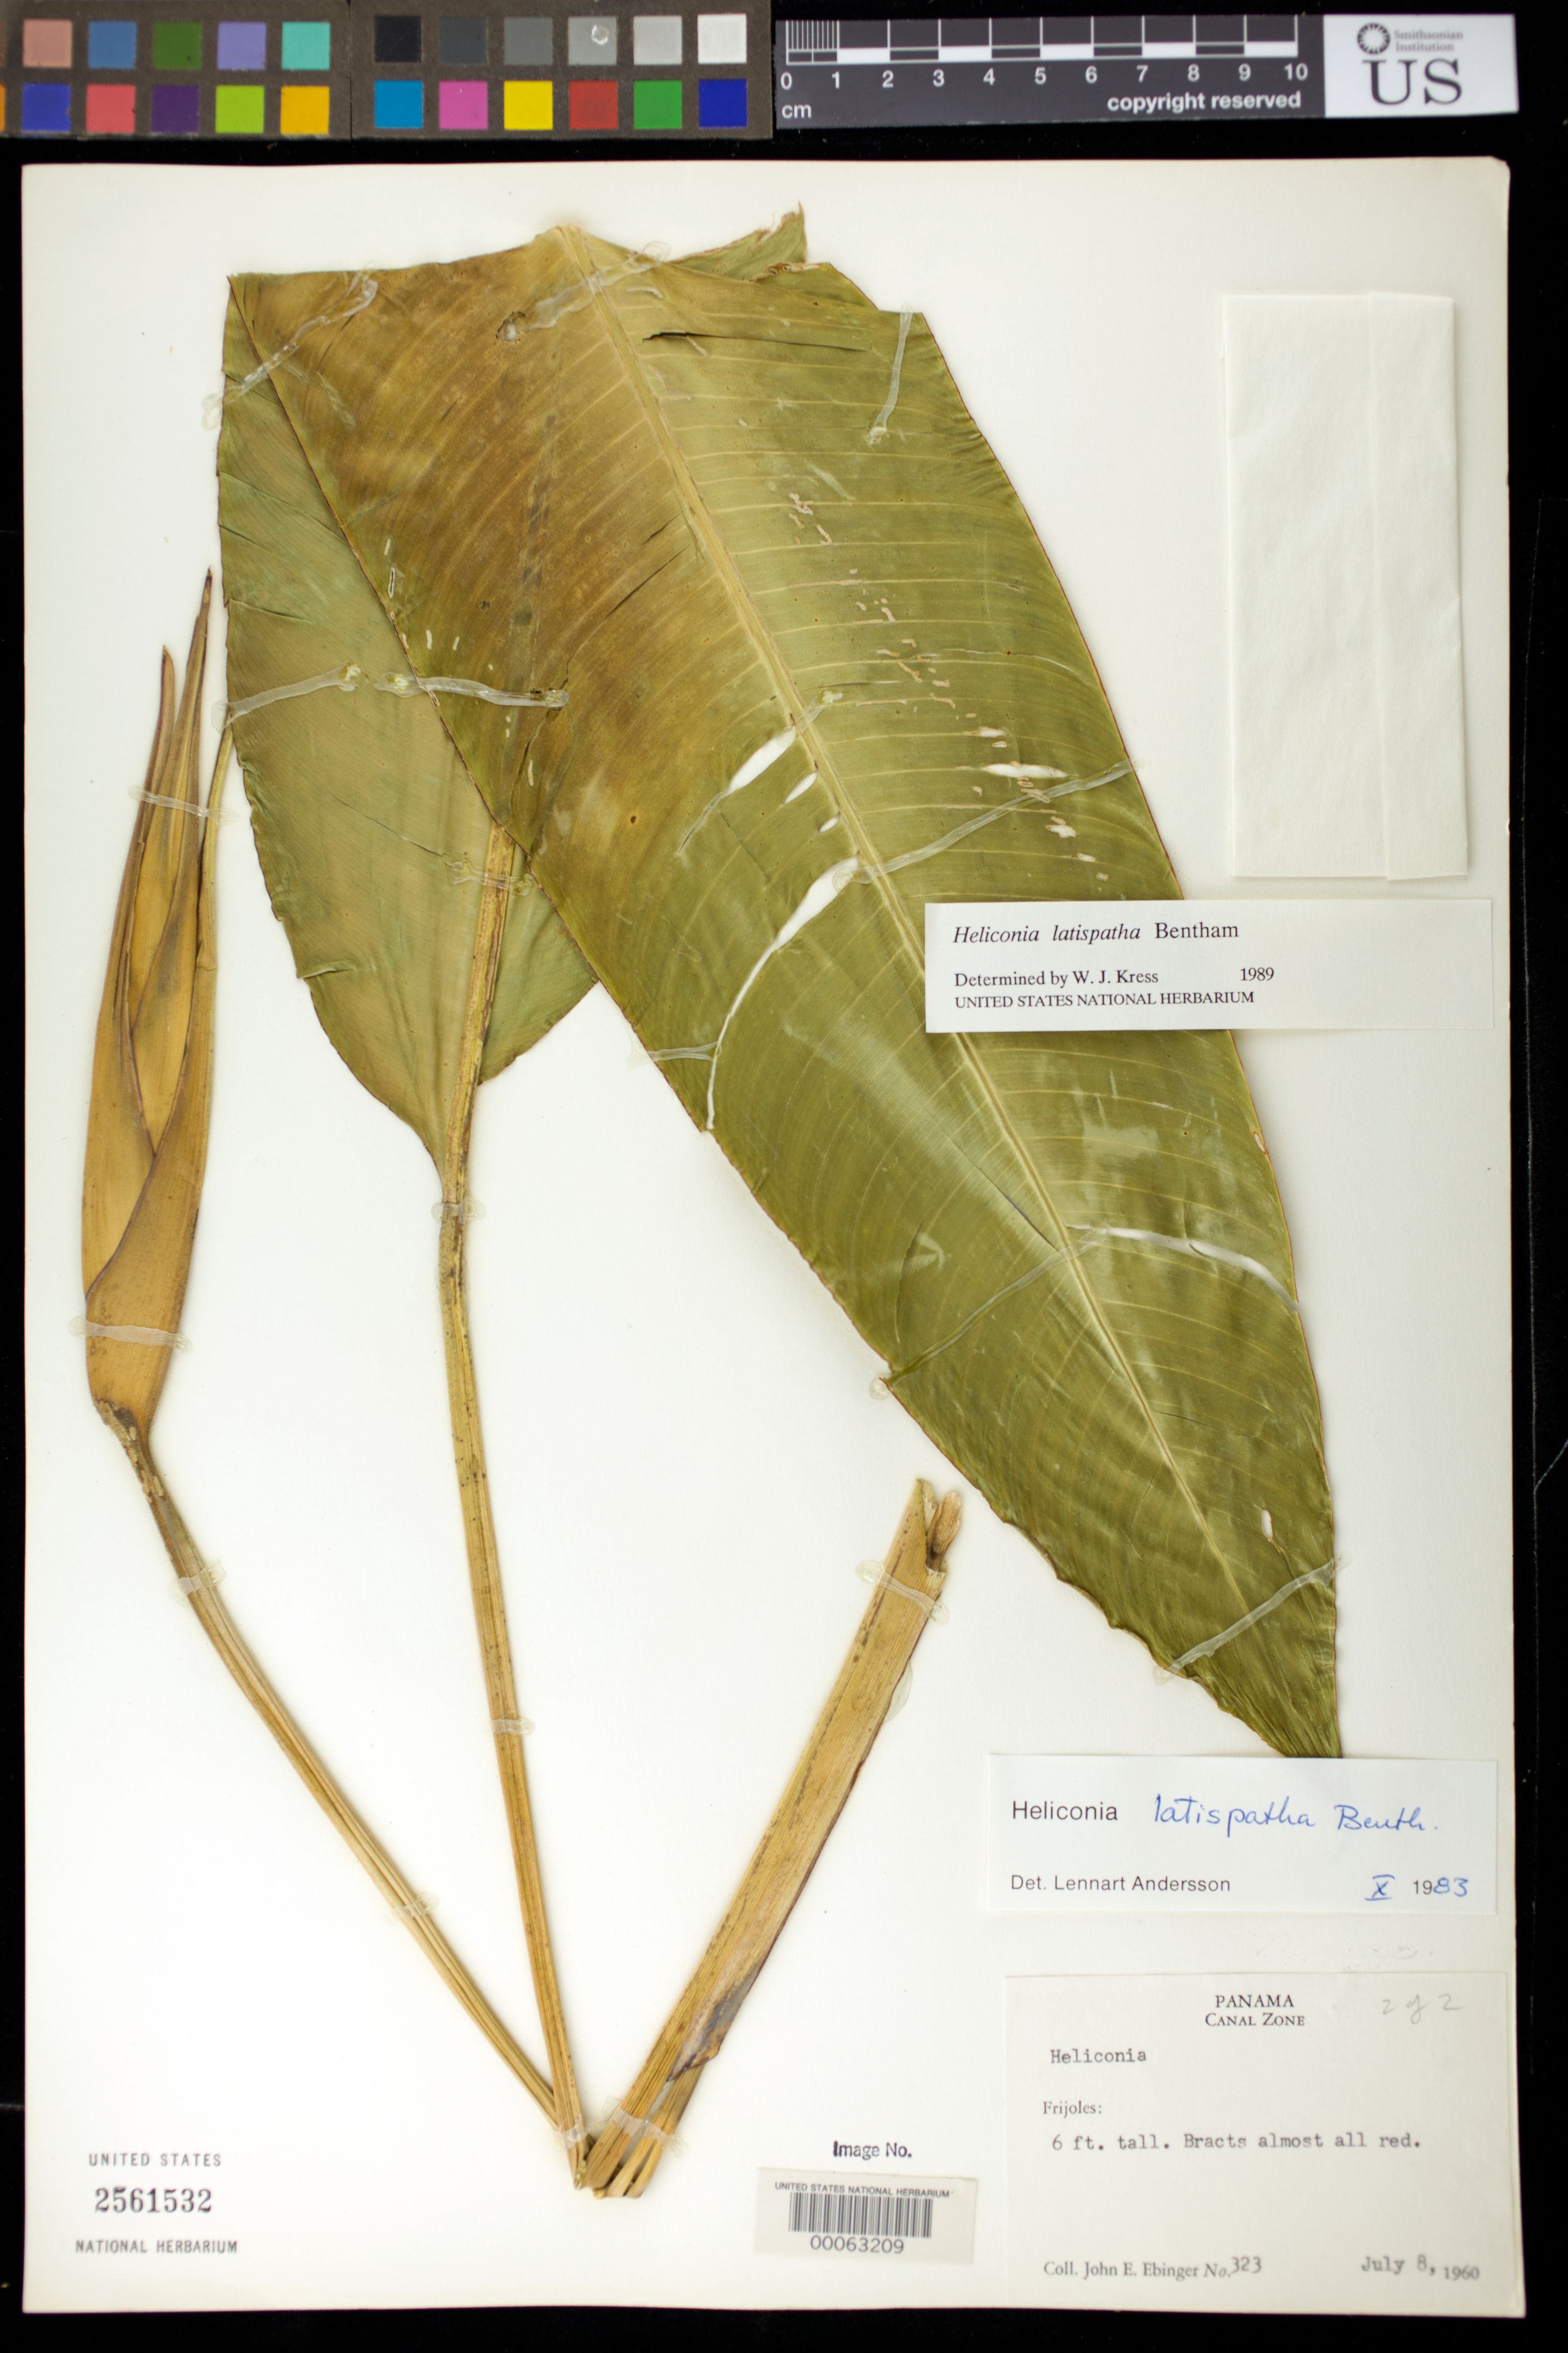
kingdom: Plantae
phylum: Tracheophyta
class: Liliopsida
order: Zingiberales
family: Heliconiaceae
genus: Heliconia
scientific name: Heliconia latispatha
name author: Benth.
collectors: J. Ebinger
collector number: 323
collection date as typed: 08 Jul 1960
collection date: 1960-07-08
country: Panama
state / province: Colon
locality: Frijoles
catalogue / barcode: US 2561532